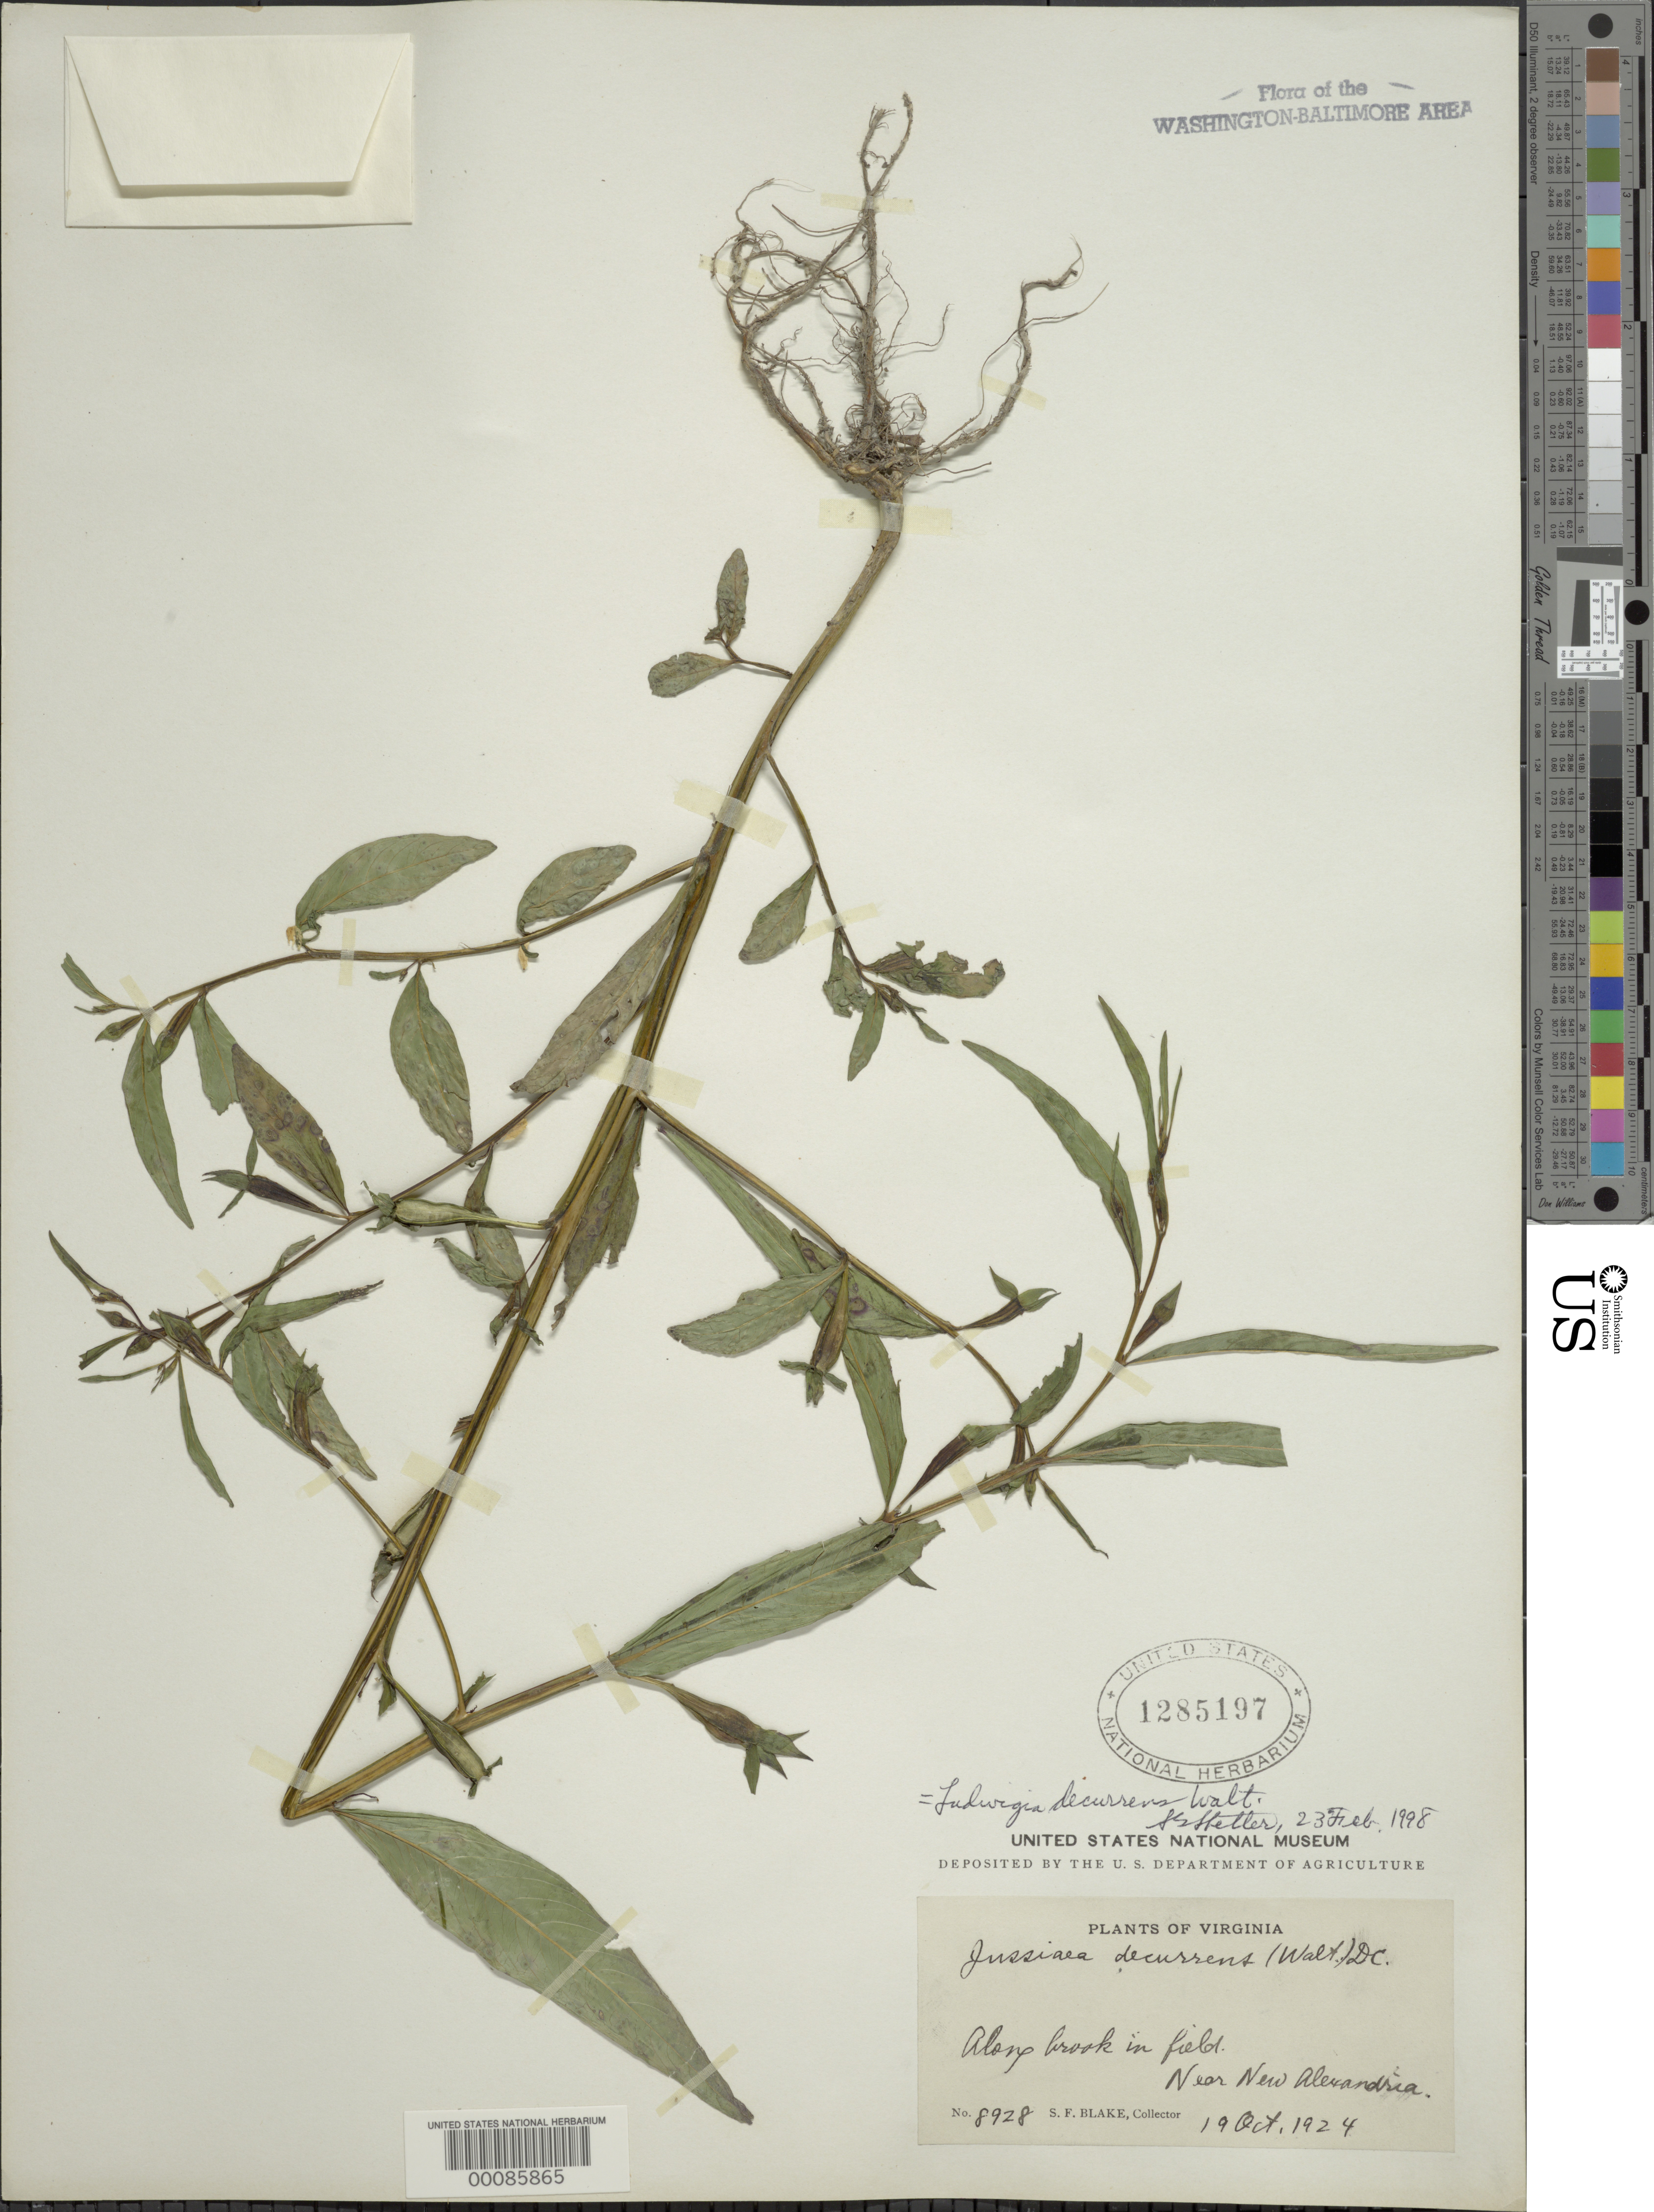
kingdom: Plantae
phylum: Tracheophyta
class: Magnoliopsida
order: Myrtales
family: Onagraceae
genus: Ludwigia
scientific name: Ludwigia decurrens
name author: Walter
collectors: S. Blake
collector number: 8928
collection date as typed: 19 Oct 1924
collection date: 1924-10-19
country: United States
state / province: Virginia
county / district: Fairfax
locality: Near New Alexandria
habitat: Along brook in field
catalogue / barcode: US 1285197